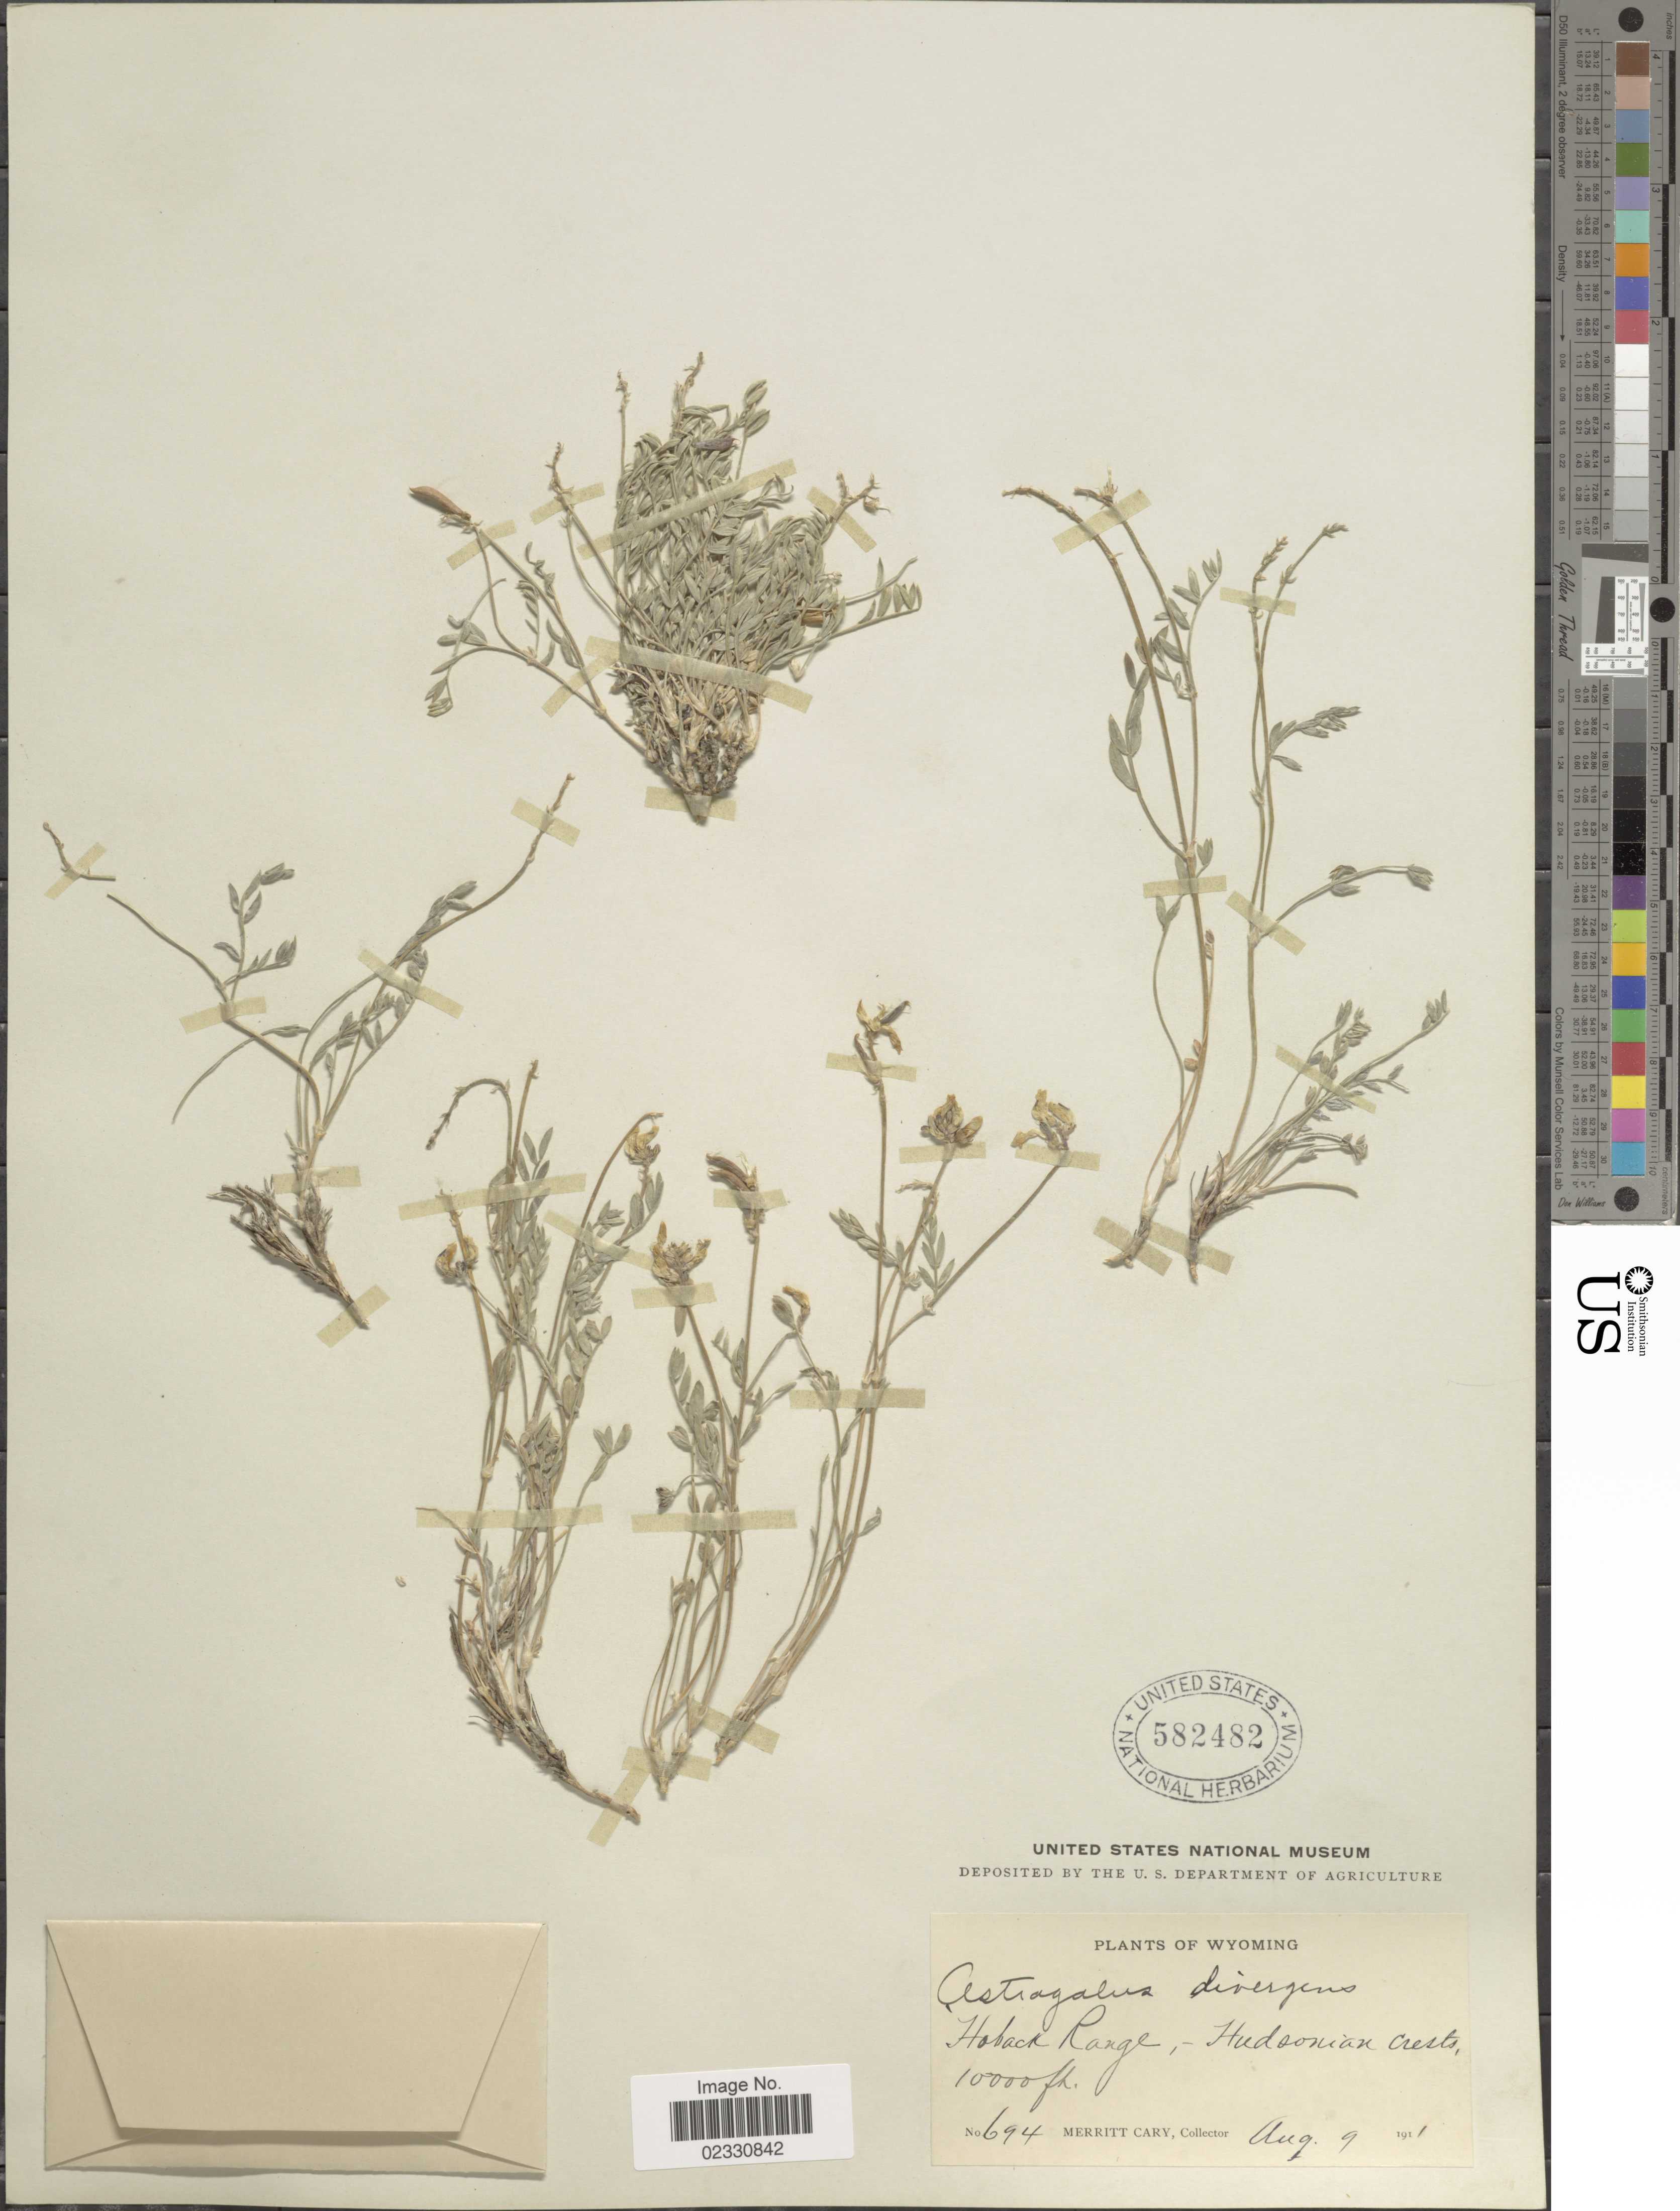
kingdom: Plantae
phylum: Tracheophyta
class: Magnoliopsida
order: Fabales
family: Fabaceae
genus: Astragalus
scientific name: Astragalus divergens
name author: Blank.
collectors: M. Cary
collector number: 694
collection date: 1911-08-09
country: United States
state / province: Montana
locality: Hoback Range,-Hudsonian crests.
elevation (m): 3048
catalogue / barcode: US 582482